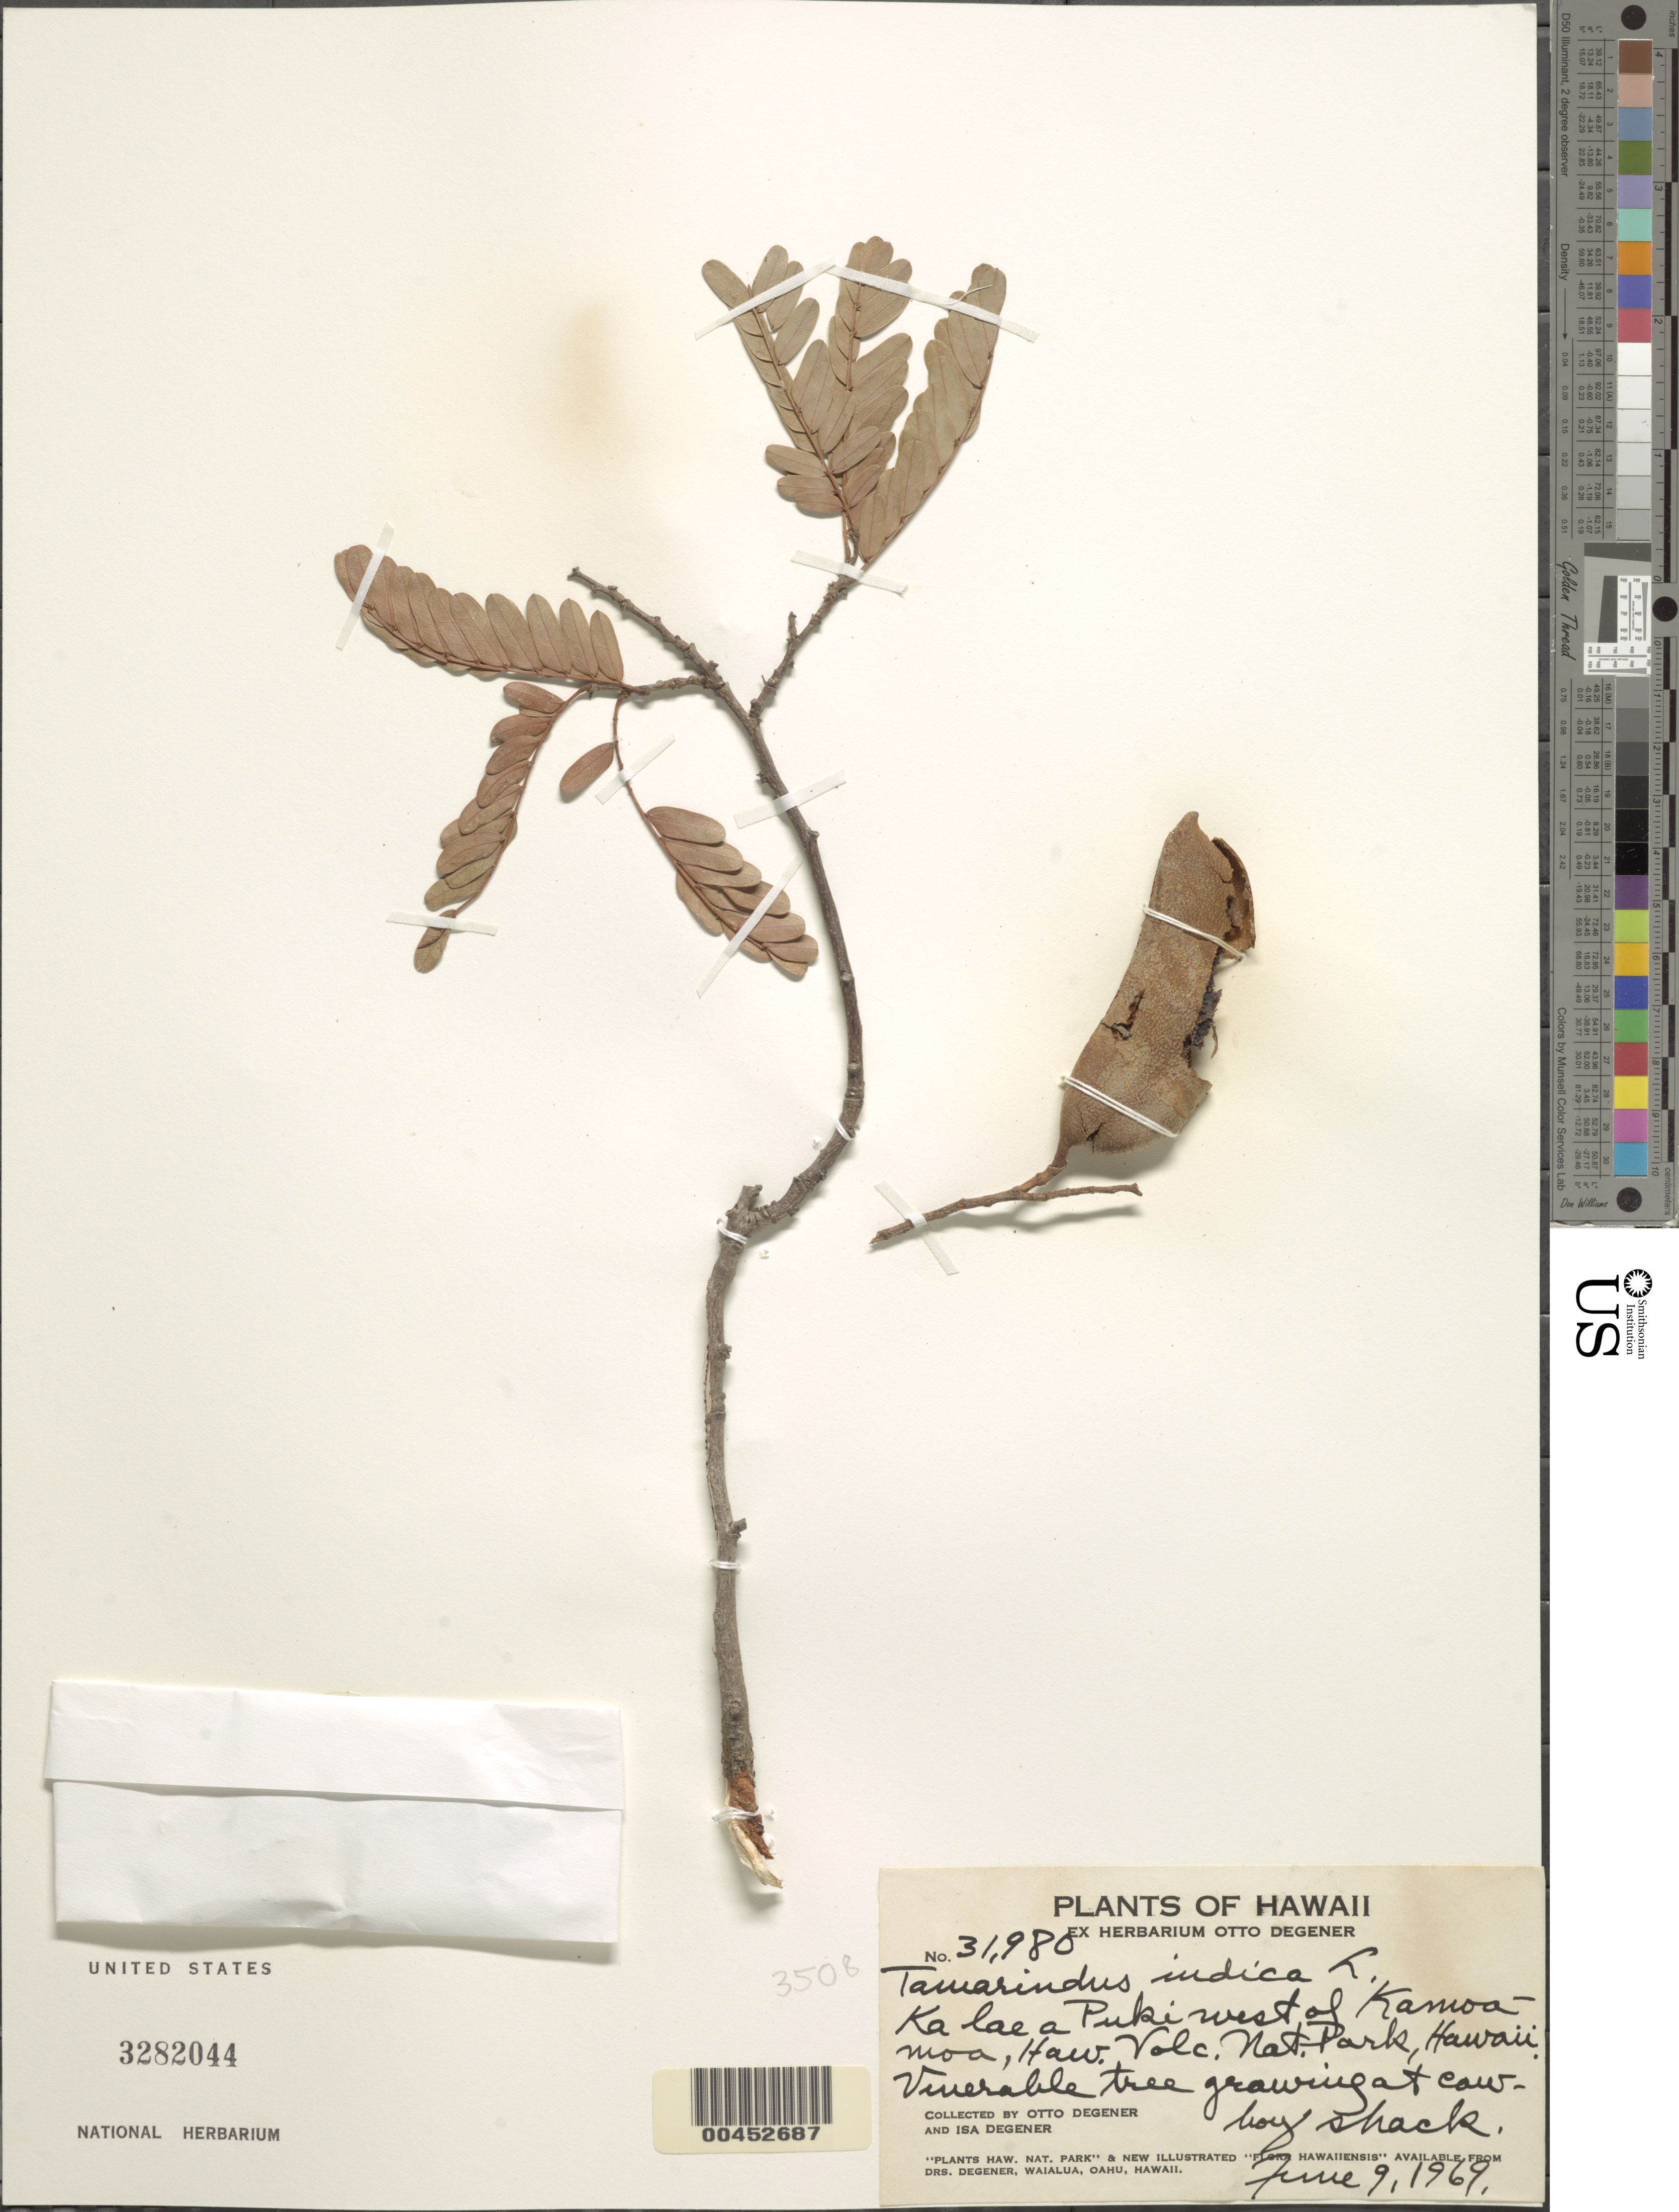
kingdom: Plantae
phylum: Tracheophyta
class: Magnoliopsida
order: Fabales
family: Fabaceae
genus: Tamarindus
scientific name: Tamarindus indica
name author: L.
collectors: O. Degener & I. Degener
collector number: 31980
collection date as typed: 9 Jun 1969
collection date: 1969-06-09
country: United States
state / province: Hawaii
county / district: Hawaii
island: Hawaii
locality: Ka lae a Puki west of Kamoamoa, Haw. Volc. Nat. Park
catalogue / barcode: US 3282044